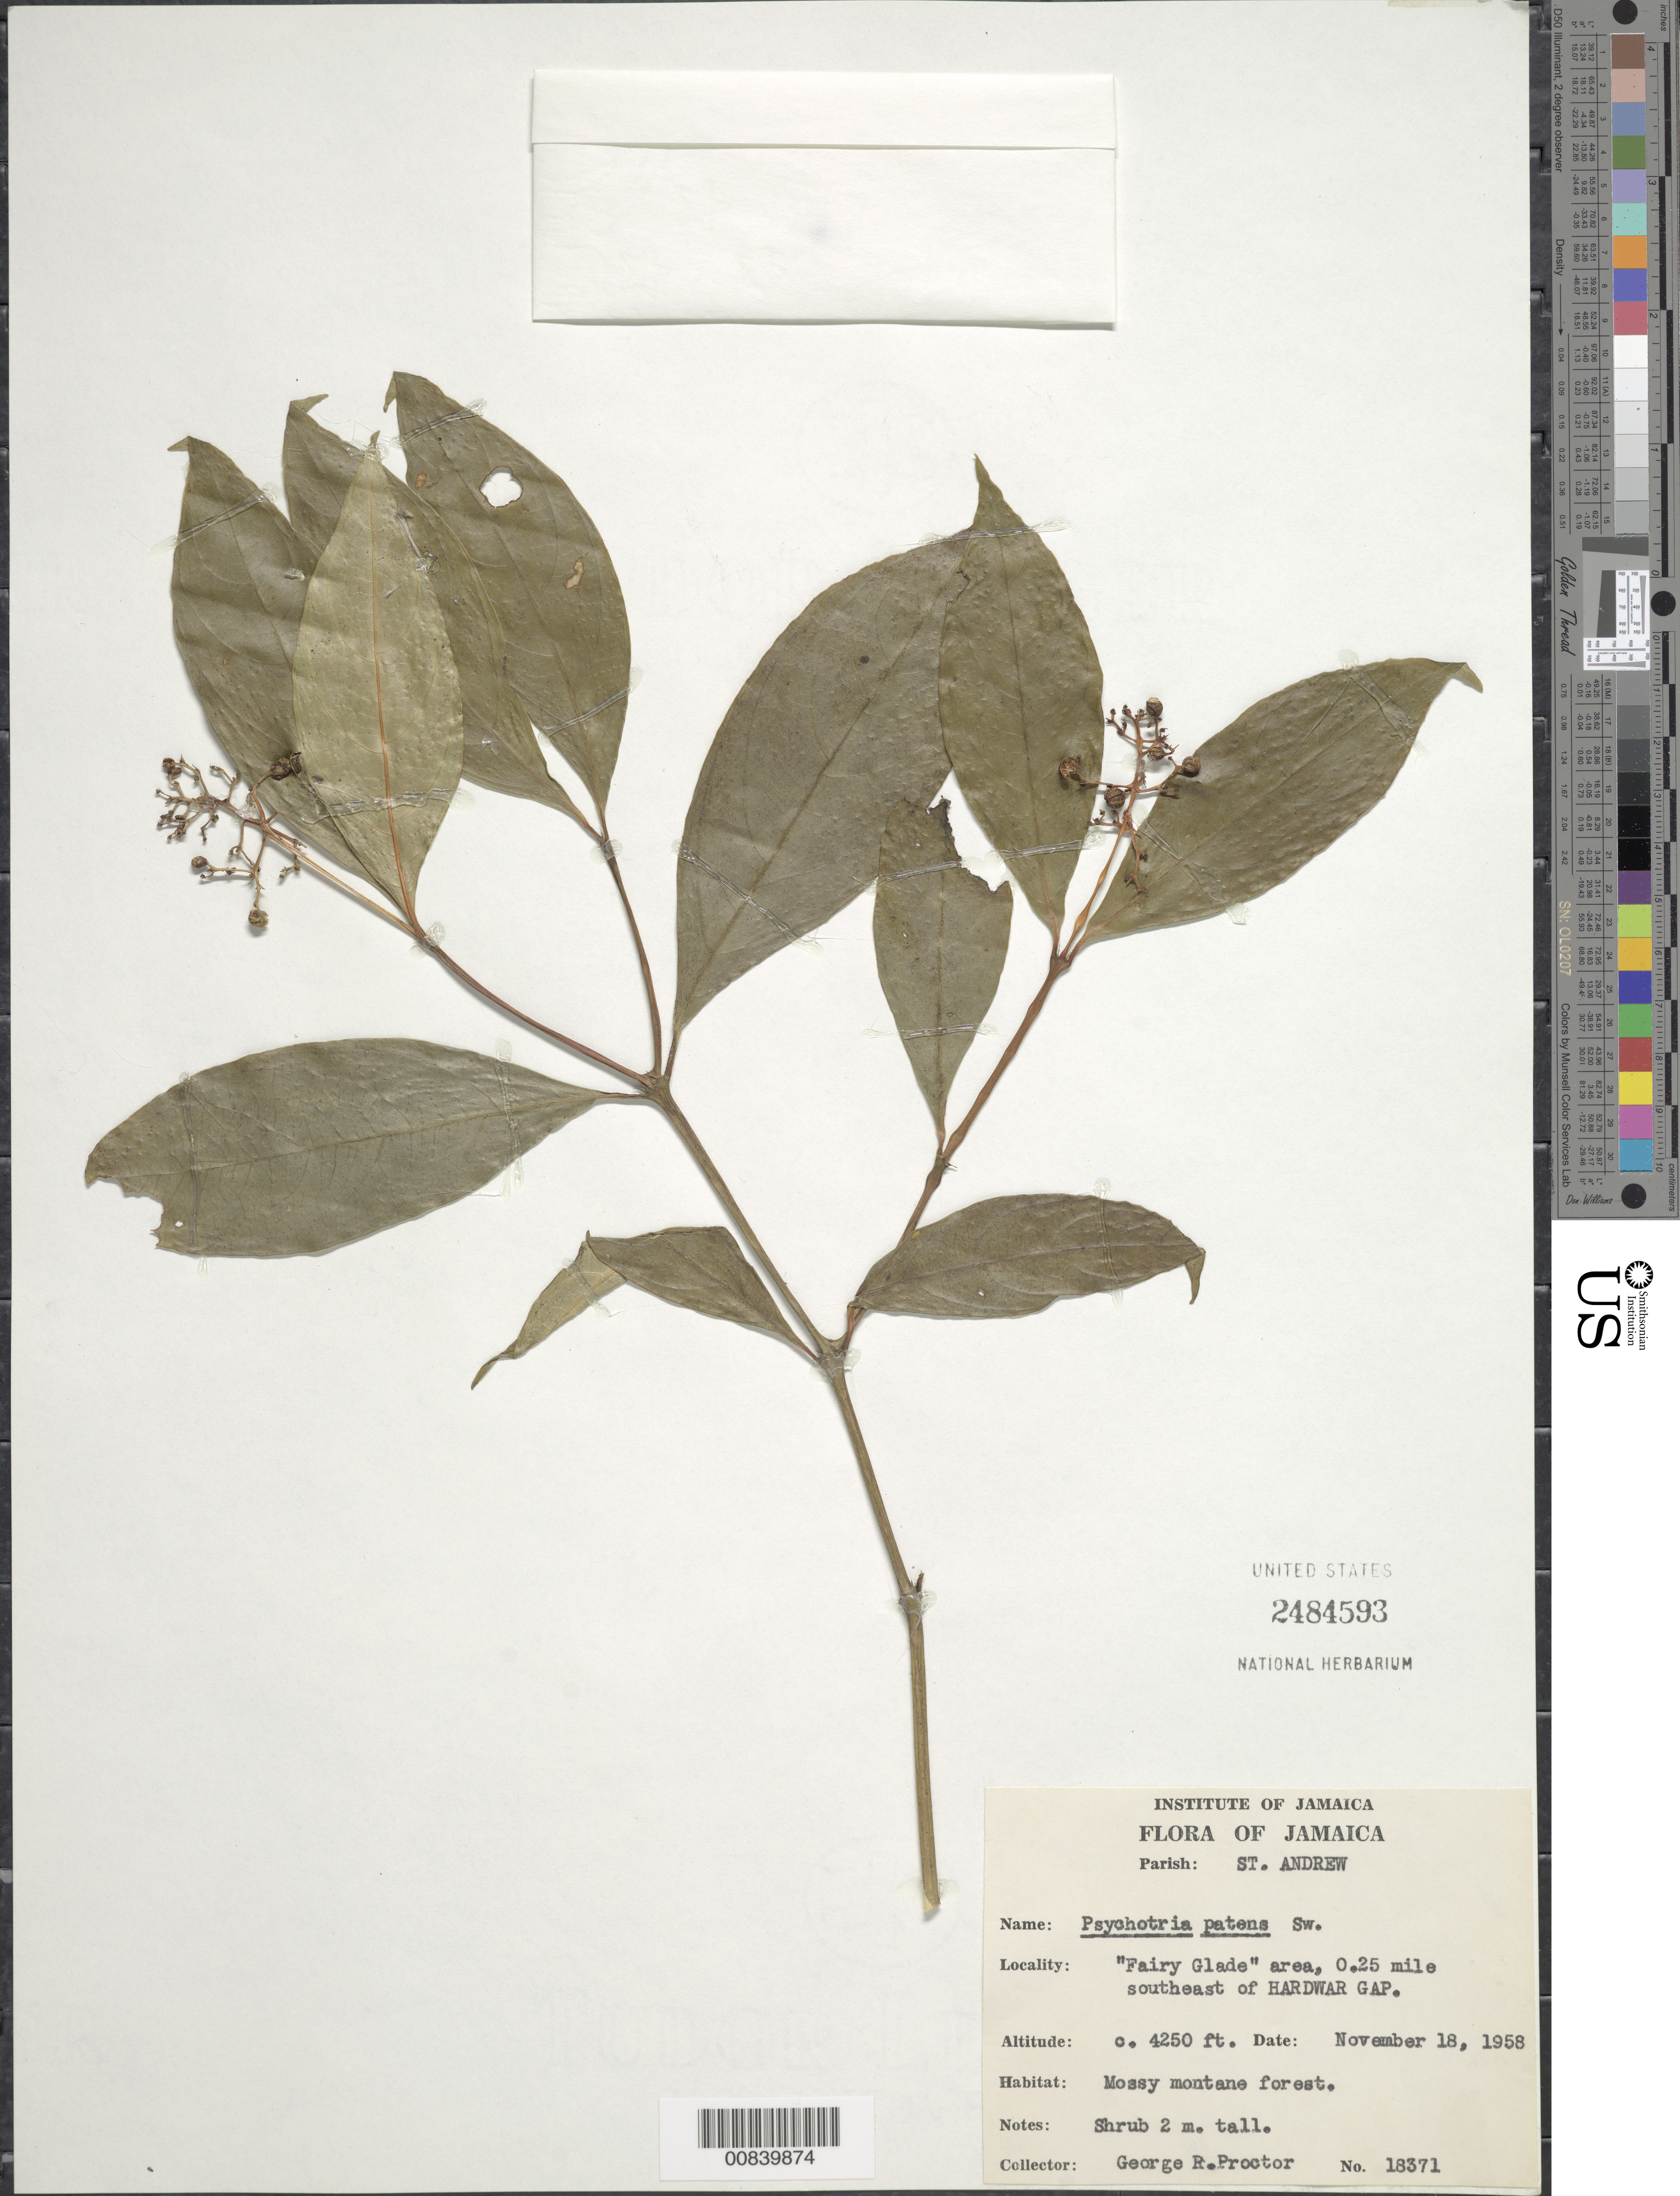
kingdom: Plantae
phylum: Tracheophyta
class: Magnoliopsida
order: Gentianales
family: Rubiaceae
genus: Psychotria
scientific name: Psychotria patens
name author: Sw.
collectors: G. R. Proctor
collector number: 18371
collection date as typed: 18 Nov 1958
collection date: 1958-11-18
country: Jamaica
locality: "Fairy Glade" area, 0.25 mi. SE of Hardwar Gap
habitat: Mossy montane forest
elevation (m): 1295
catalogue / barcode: US 2484593